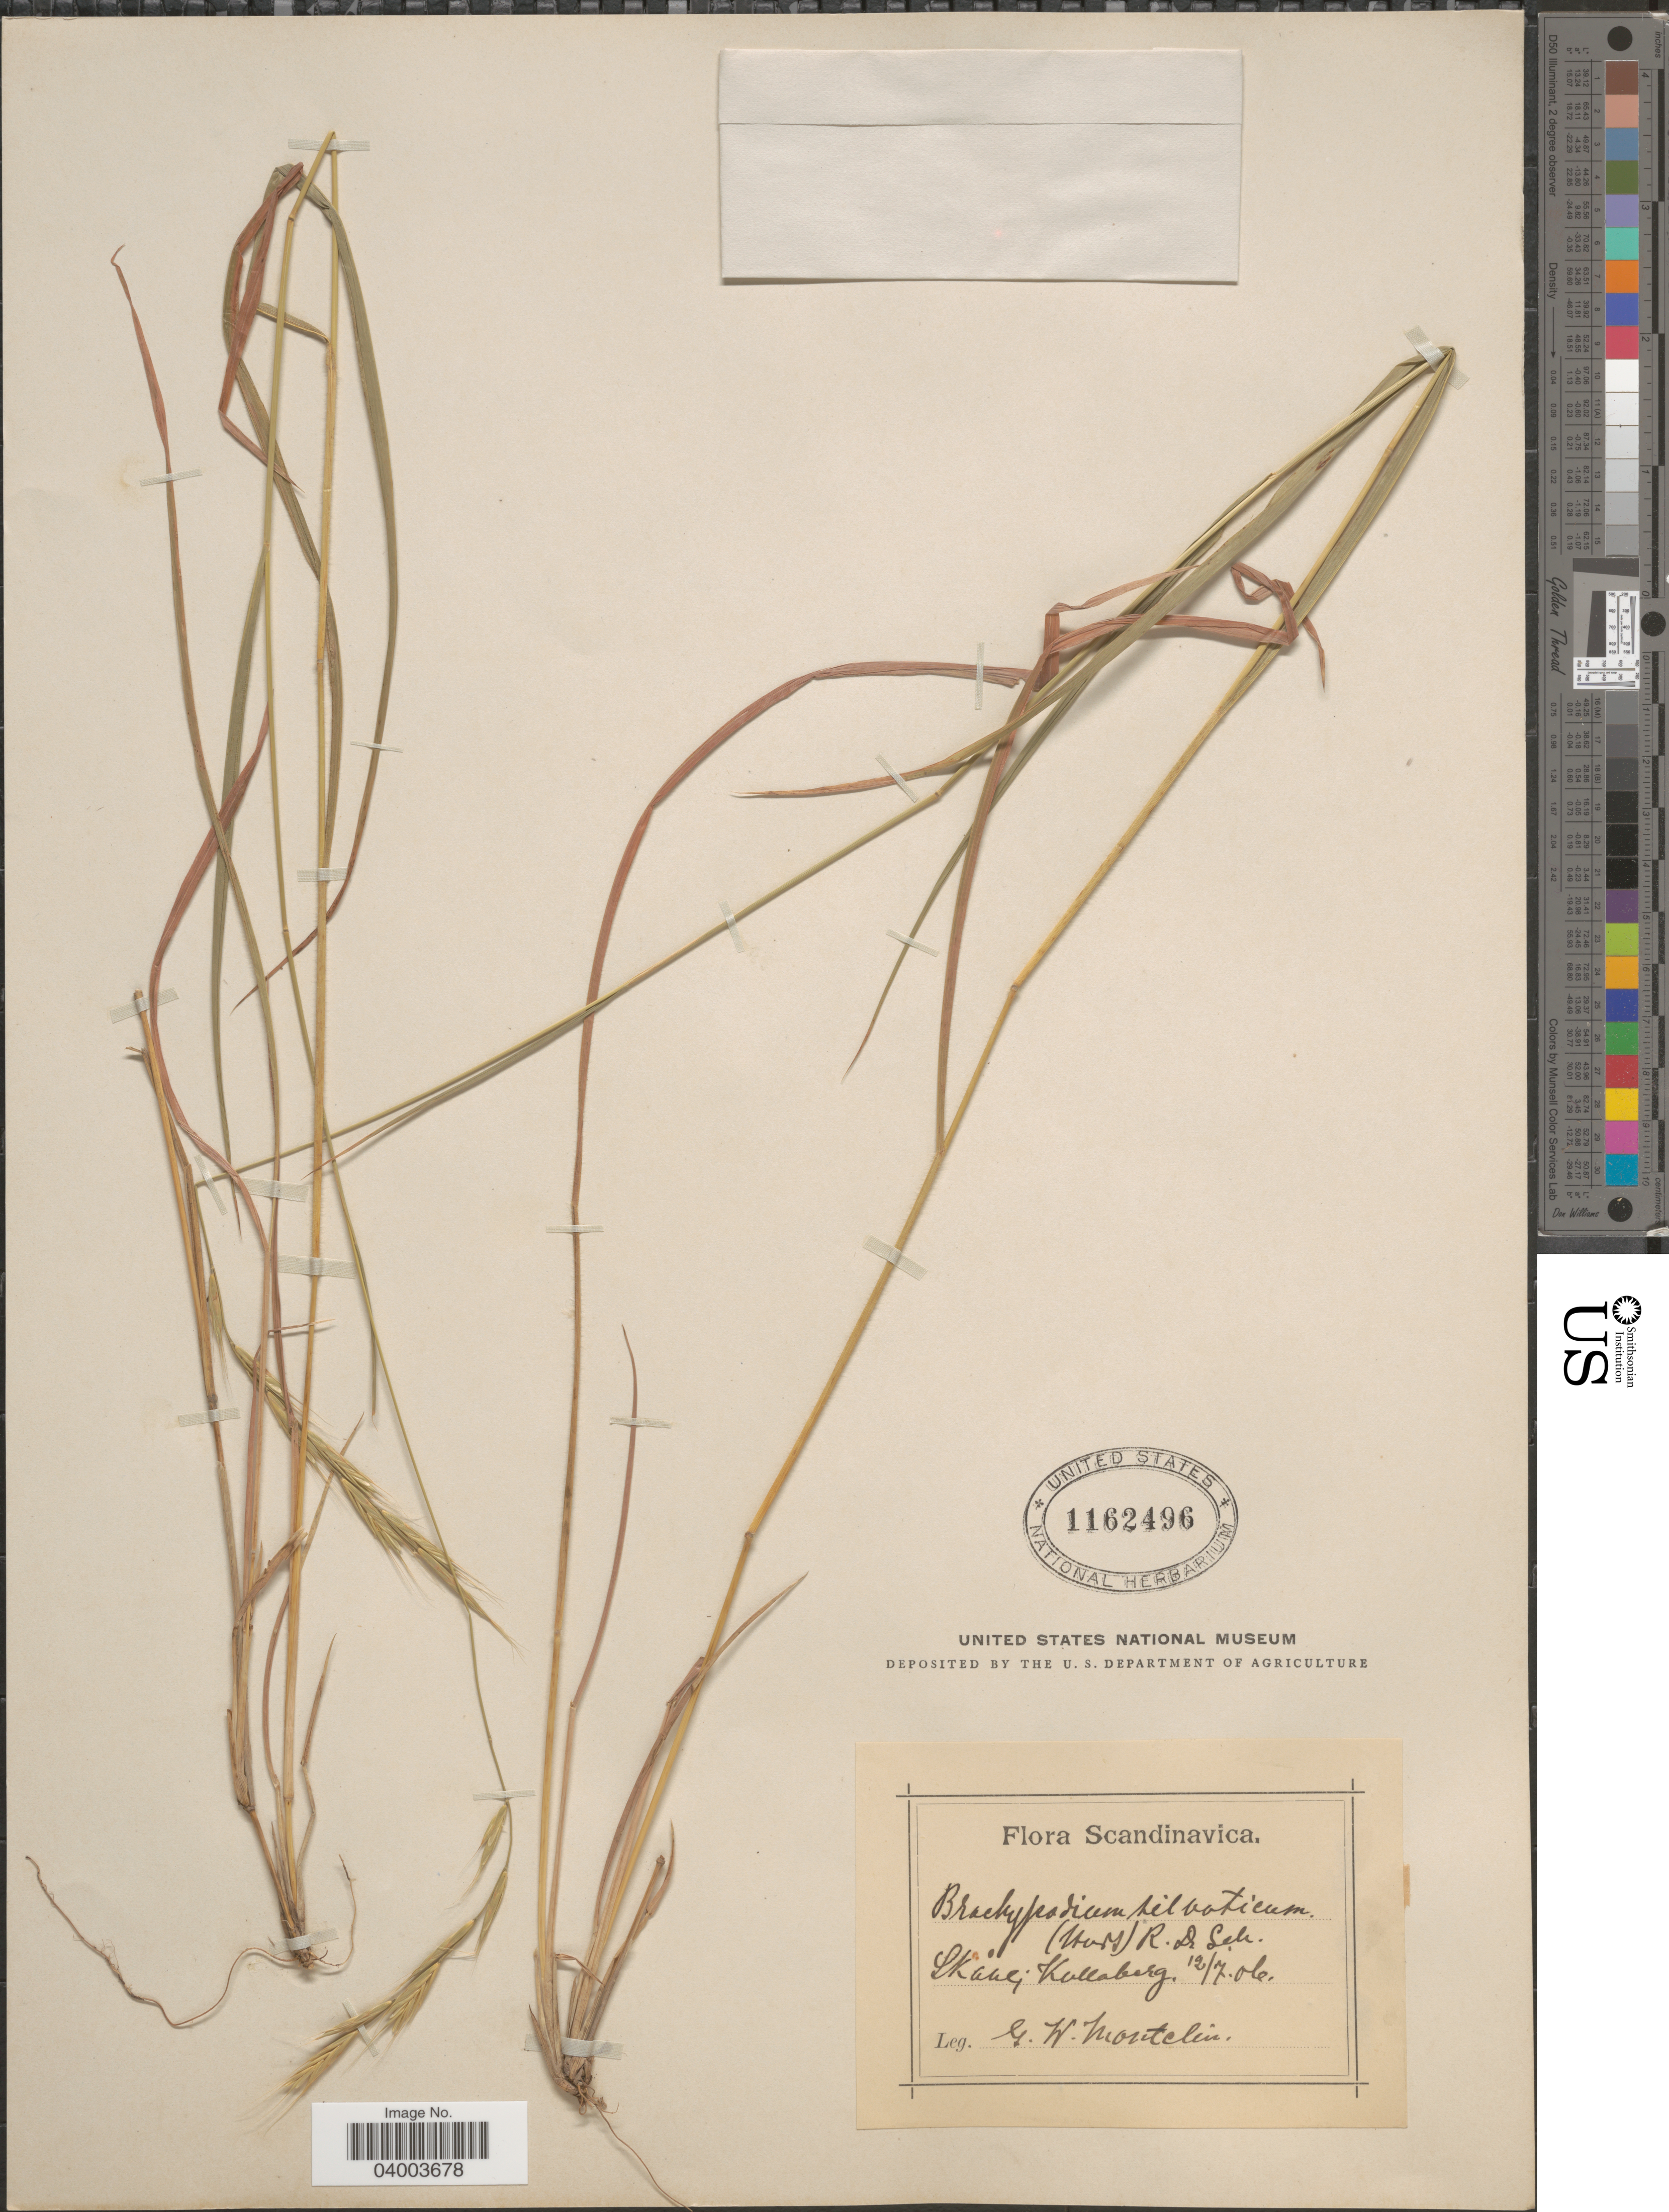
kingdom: Plantae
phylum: Tracheophyta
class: Liliopsida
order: Poales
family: Poaceae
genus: Brachypodium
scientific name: Brachypodium sylvaticum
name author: (Huds.) P. Beauv.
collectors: G. Montelin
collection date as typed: Transcribed d/m/y: 12/7/6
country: Sweden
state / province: Skåne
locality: Scandinavica. Skåne. Kullaberg.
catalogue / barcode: US 1162496